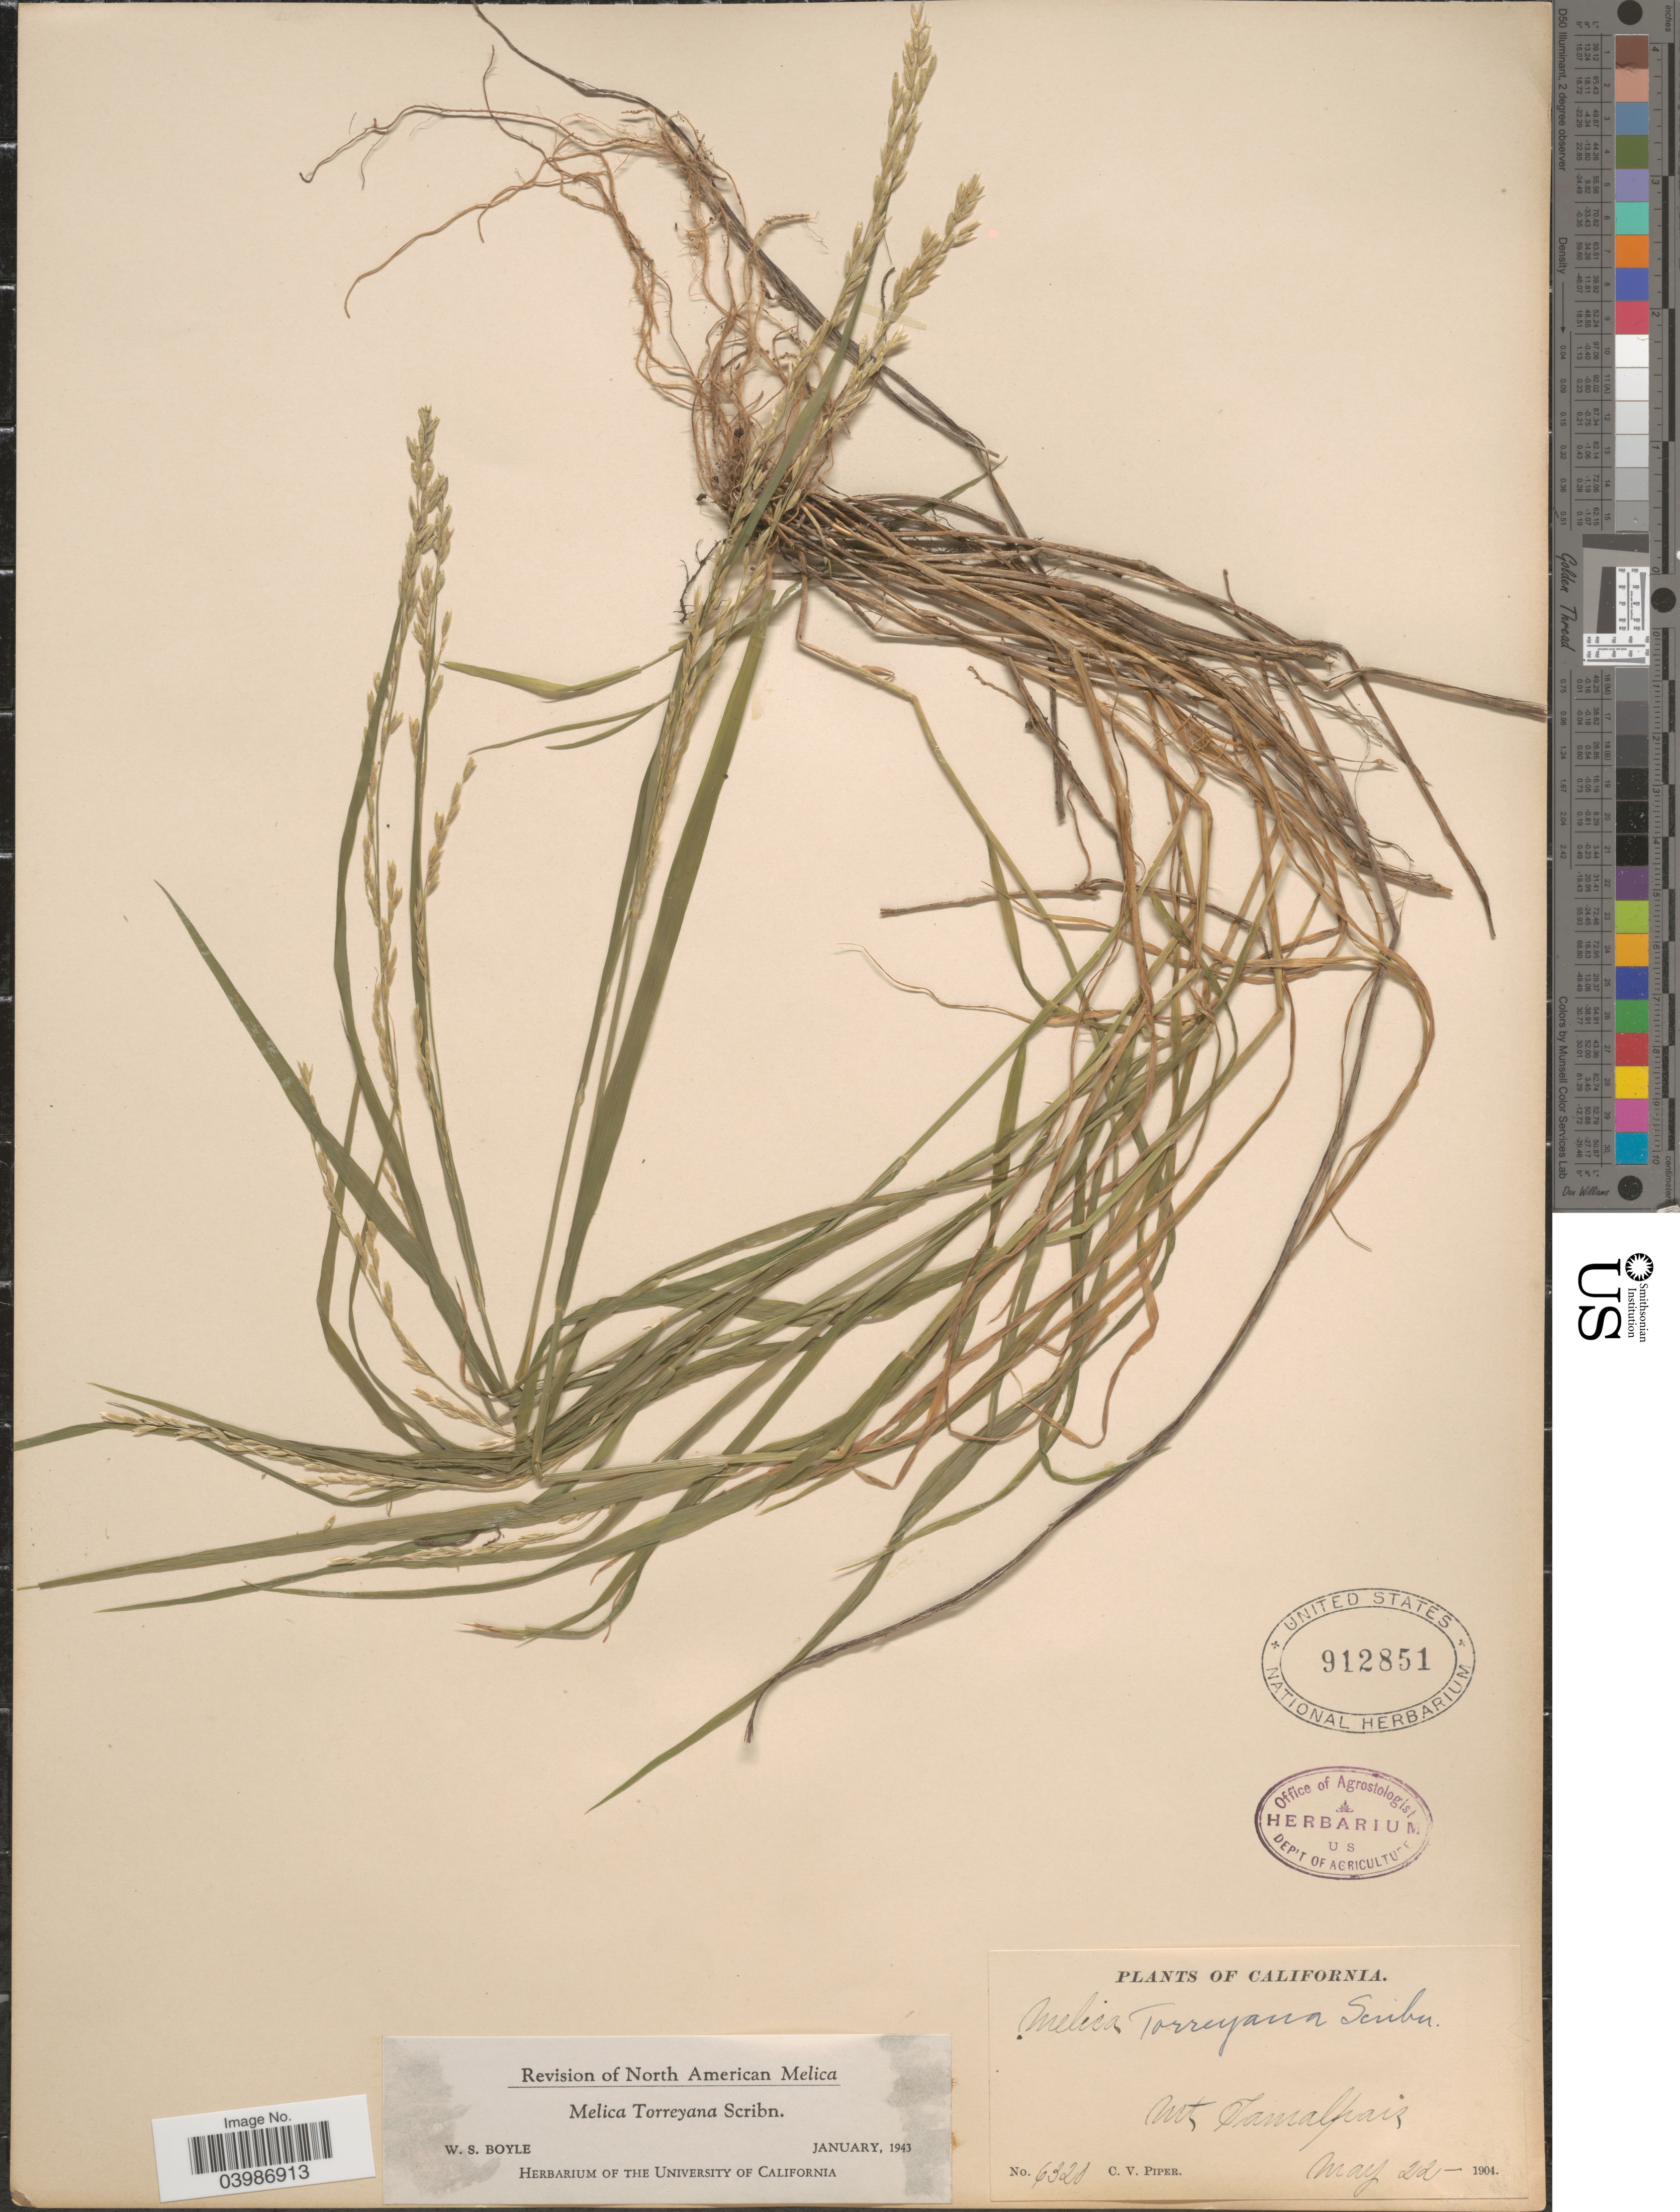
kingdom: Plantae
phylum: Tracheophyta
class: Liliopsida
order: Poales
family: Poaceae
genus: Melica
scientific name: Melica torreyana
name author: Scribn.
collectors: C. V. Piper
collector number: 6320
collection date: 1904-05-22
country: United States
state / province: California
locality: Mt Tamalpais.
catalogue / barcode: US 912851